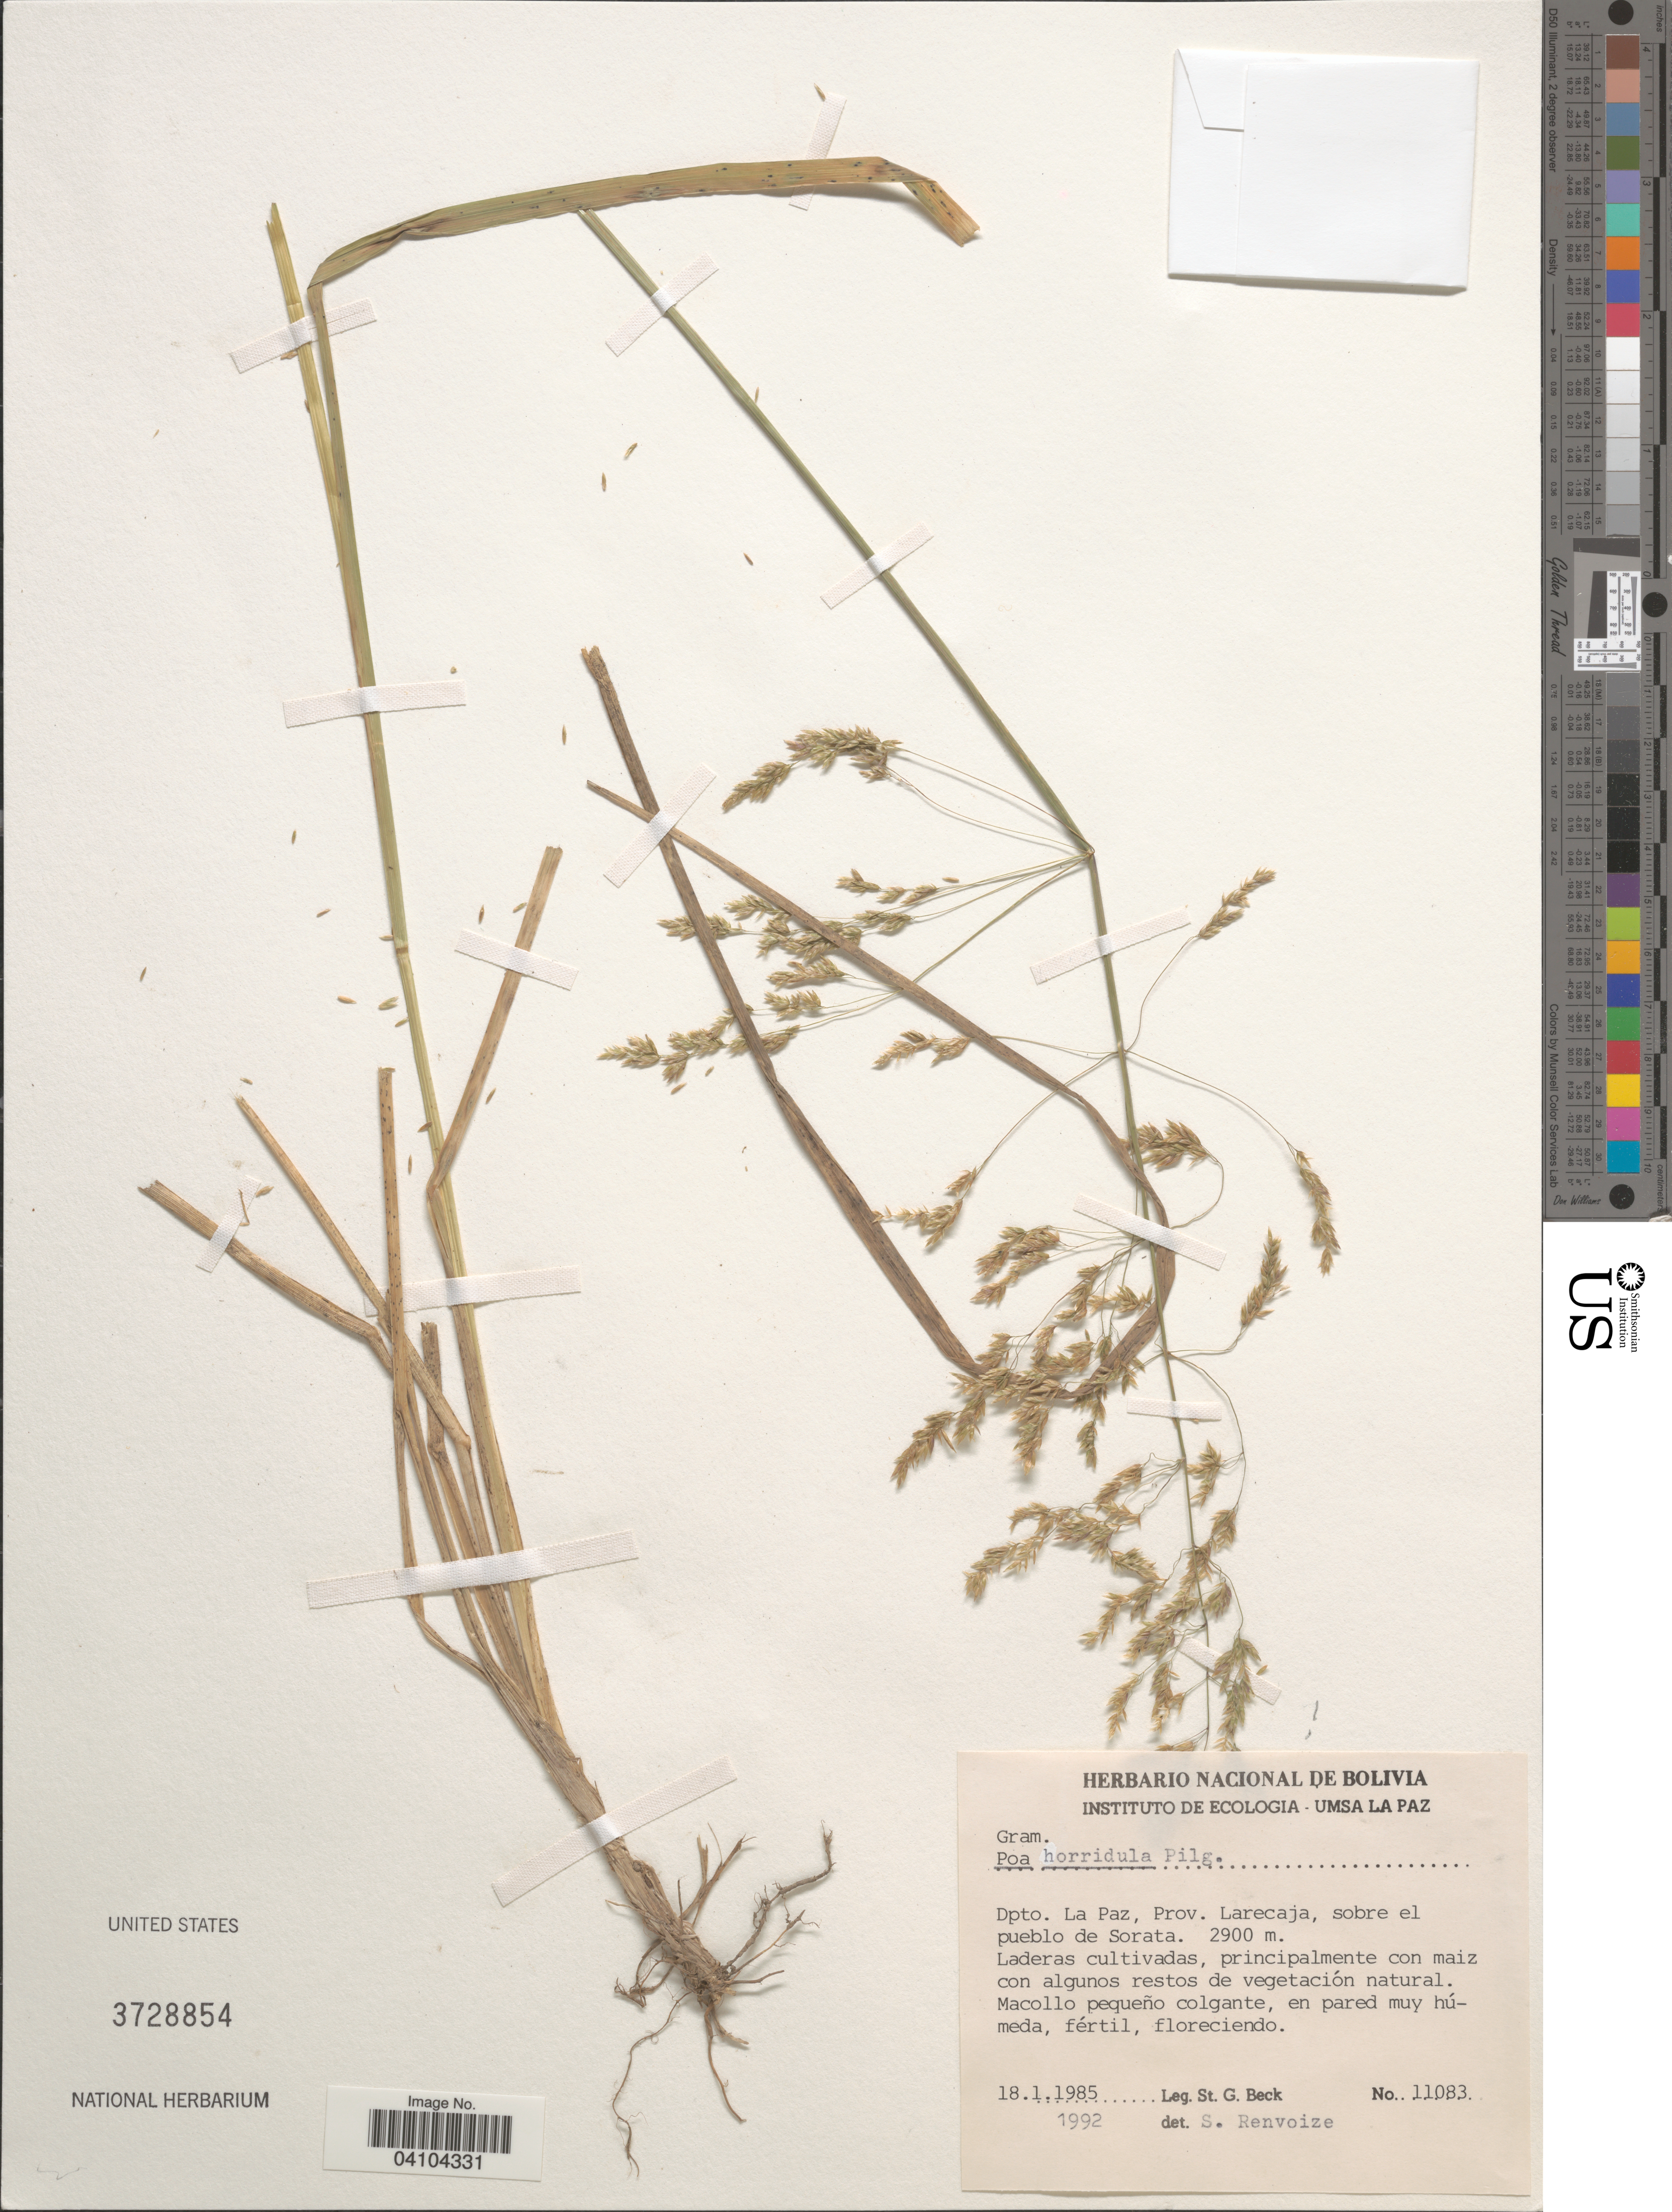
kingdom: Plantae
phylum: Tracheophyta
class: Liliopsida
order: Poales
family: Poaceae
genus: Poa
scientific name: Poa horridula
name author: Pilg.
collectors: S. G. Beck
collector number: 11083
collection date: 1985-01-18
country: Bolivia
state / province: La Paz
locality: Prov. Larecaja, sobre el pueblo de Sorata.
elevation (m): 2900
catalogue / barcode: US 3728854